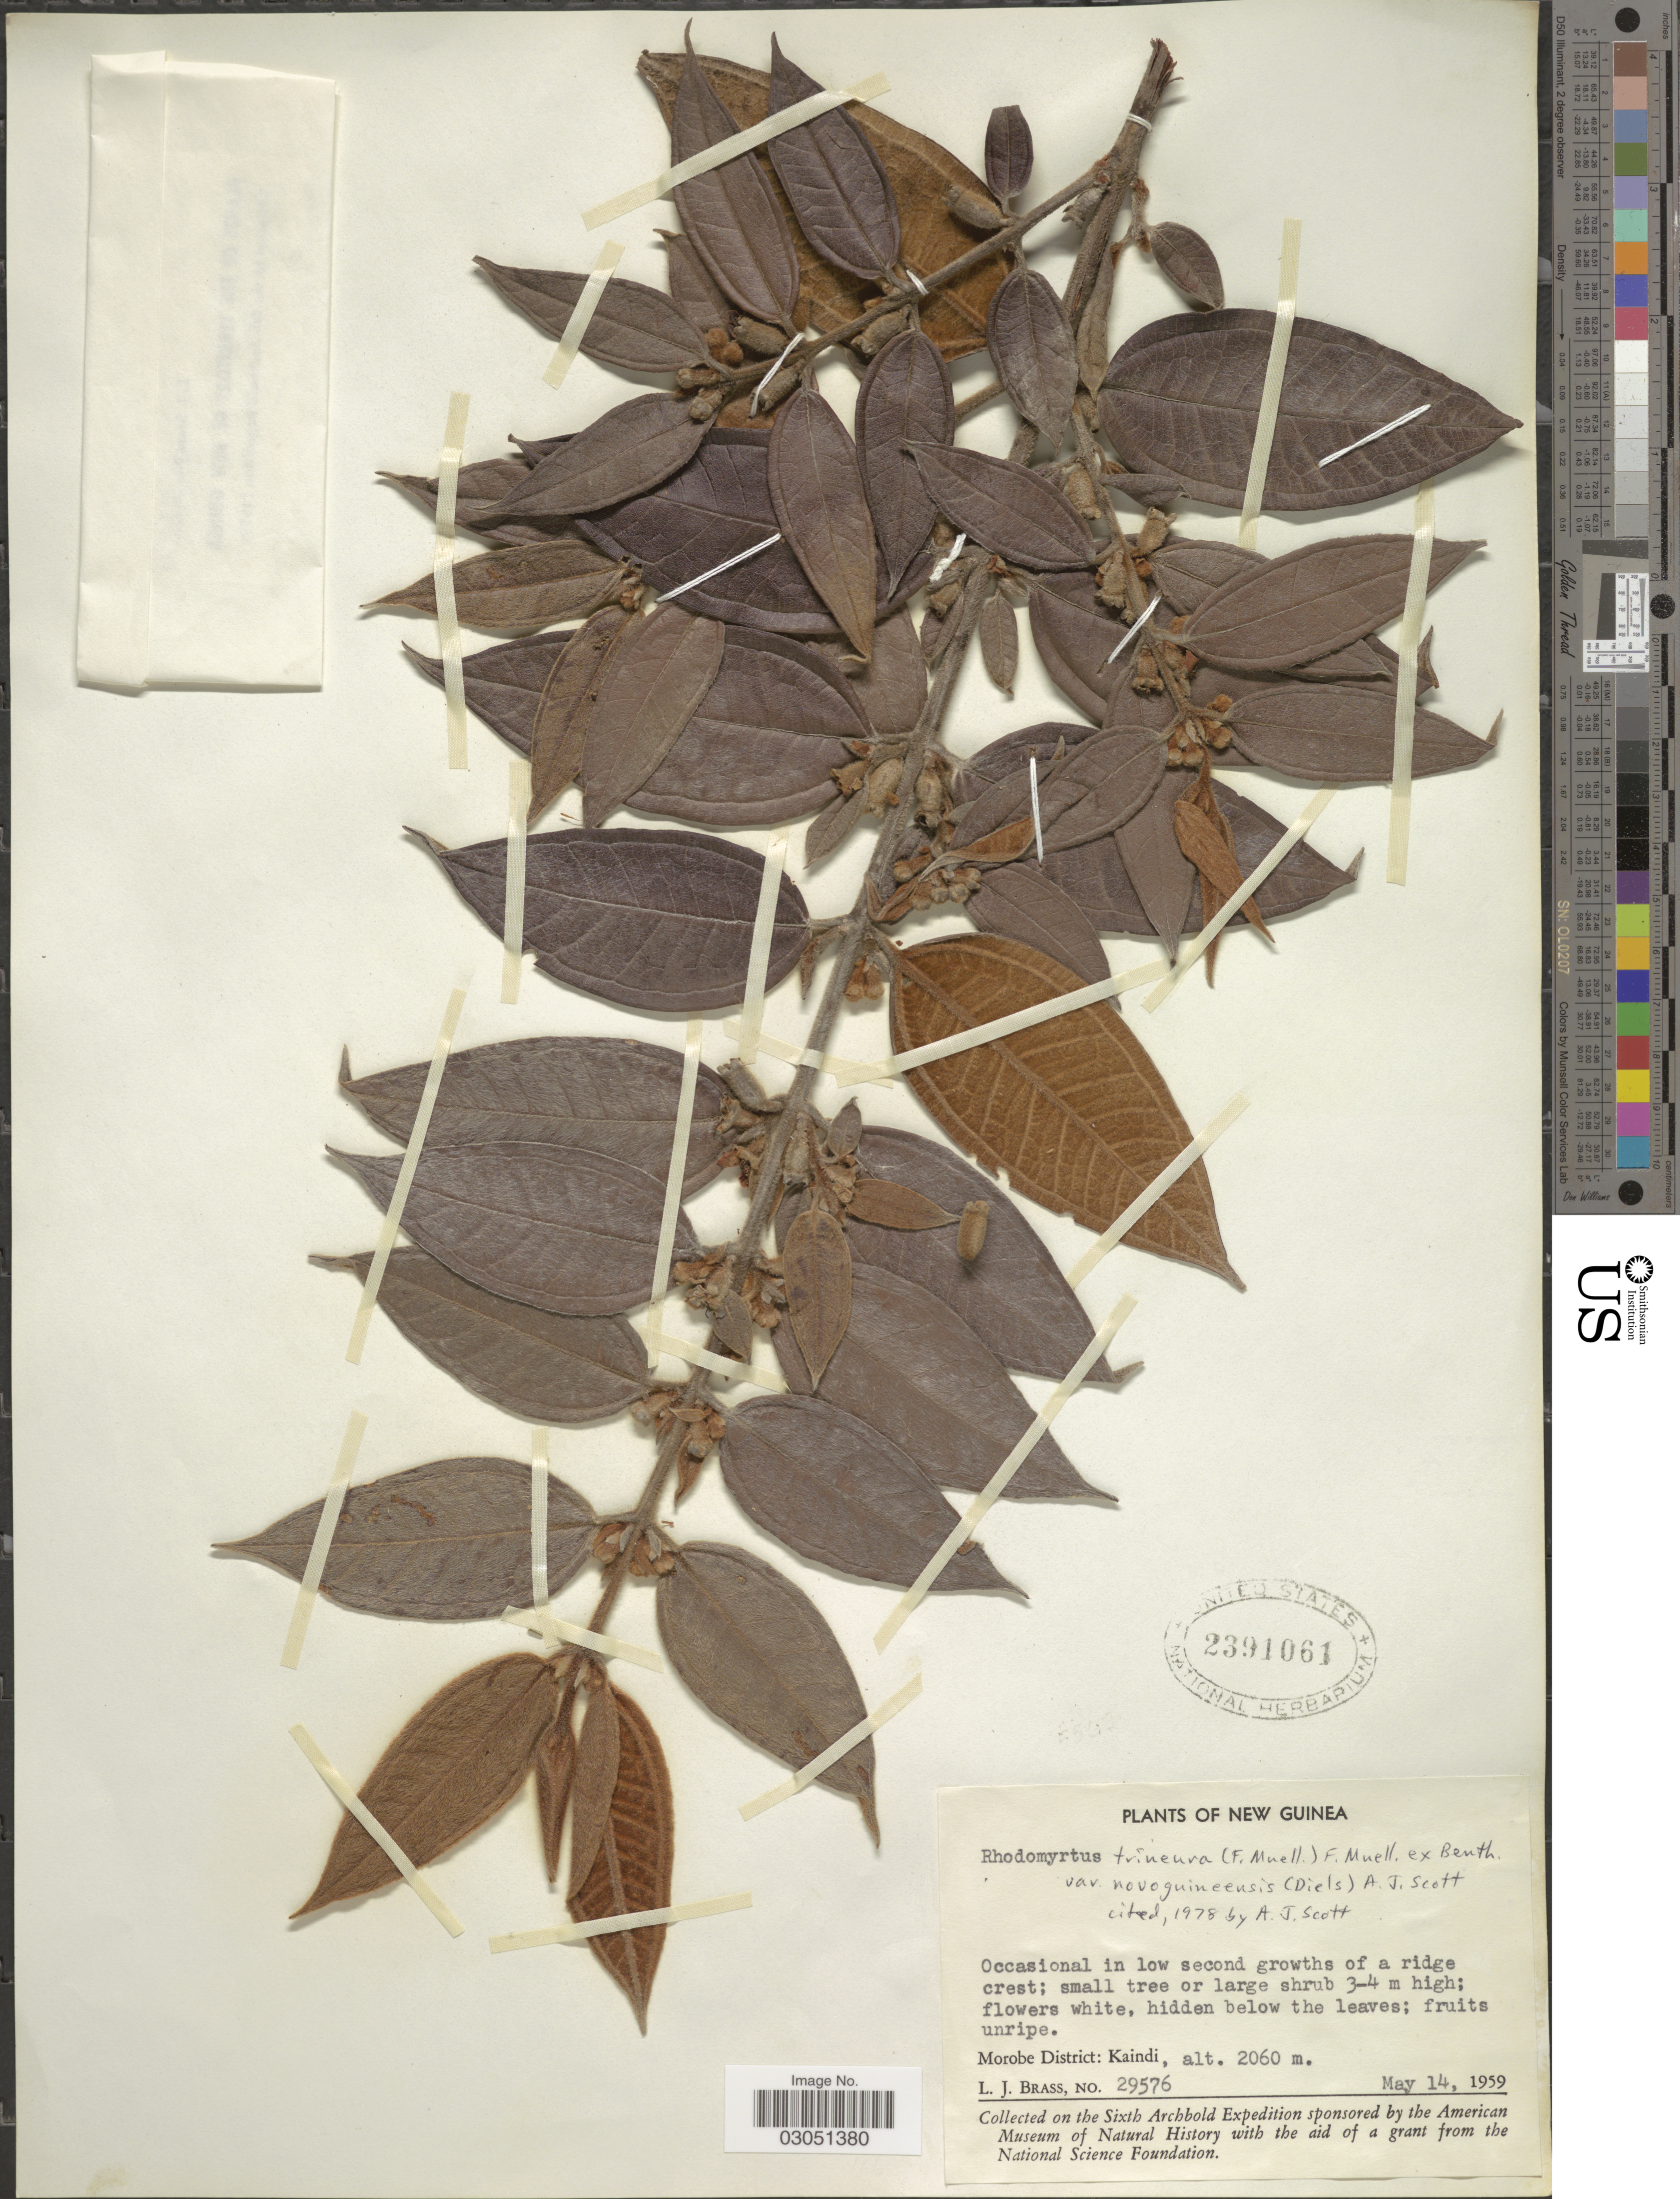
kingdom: Plantae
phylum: Tracheophyta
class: Magnoliopsida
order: Myrtales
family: Myrtaceae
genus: Rhodomyrtus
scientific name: Rhodomyrtus trineura var. novoguineensis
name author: (F. Muell.) F. Muell. ex Benth.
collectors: L. J. Brass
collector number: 29576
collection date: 1959-05-14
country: Papua New Guinea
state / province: Morobe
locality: New Guinea, Morobe District: Kaindi.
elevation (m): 2060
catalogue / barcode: US 2391061